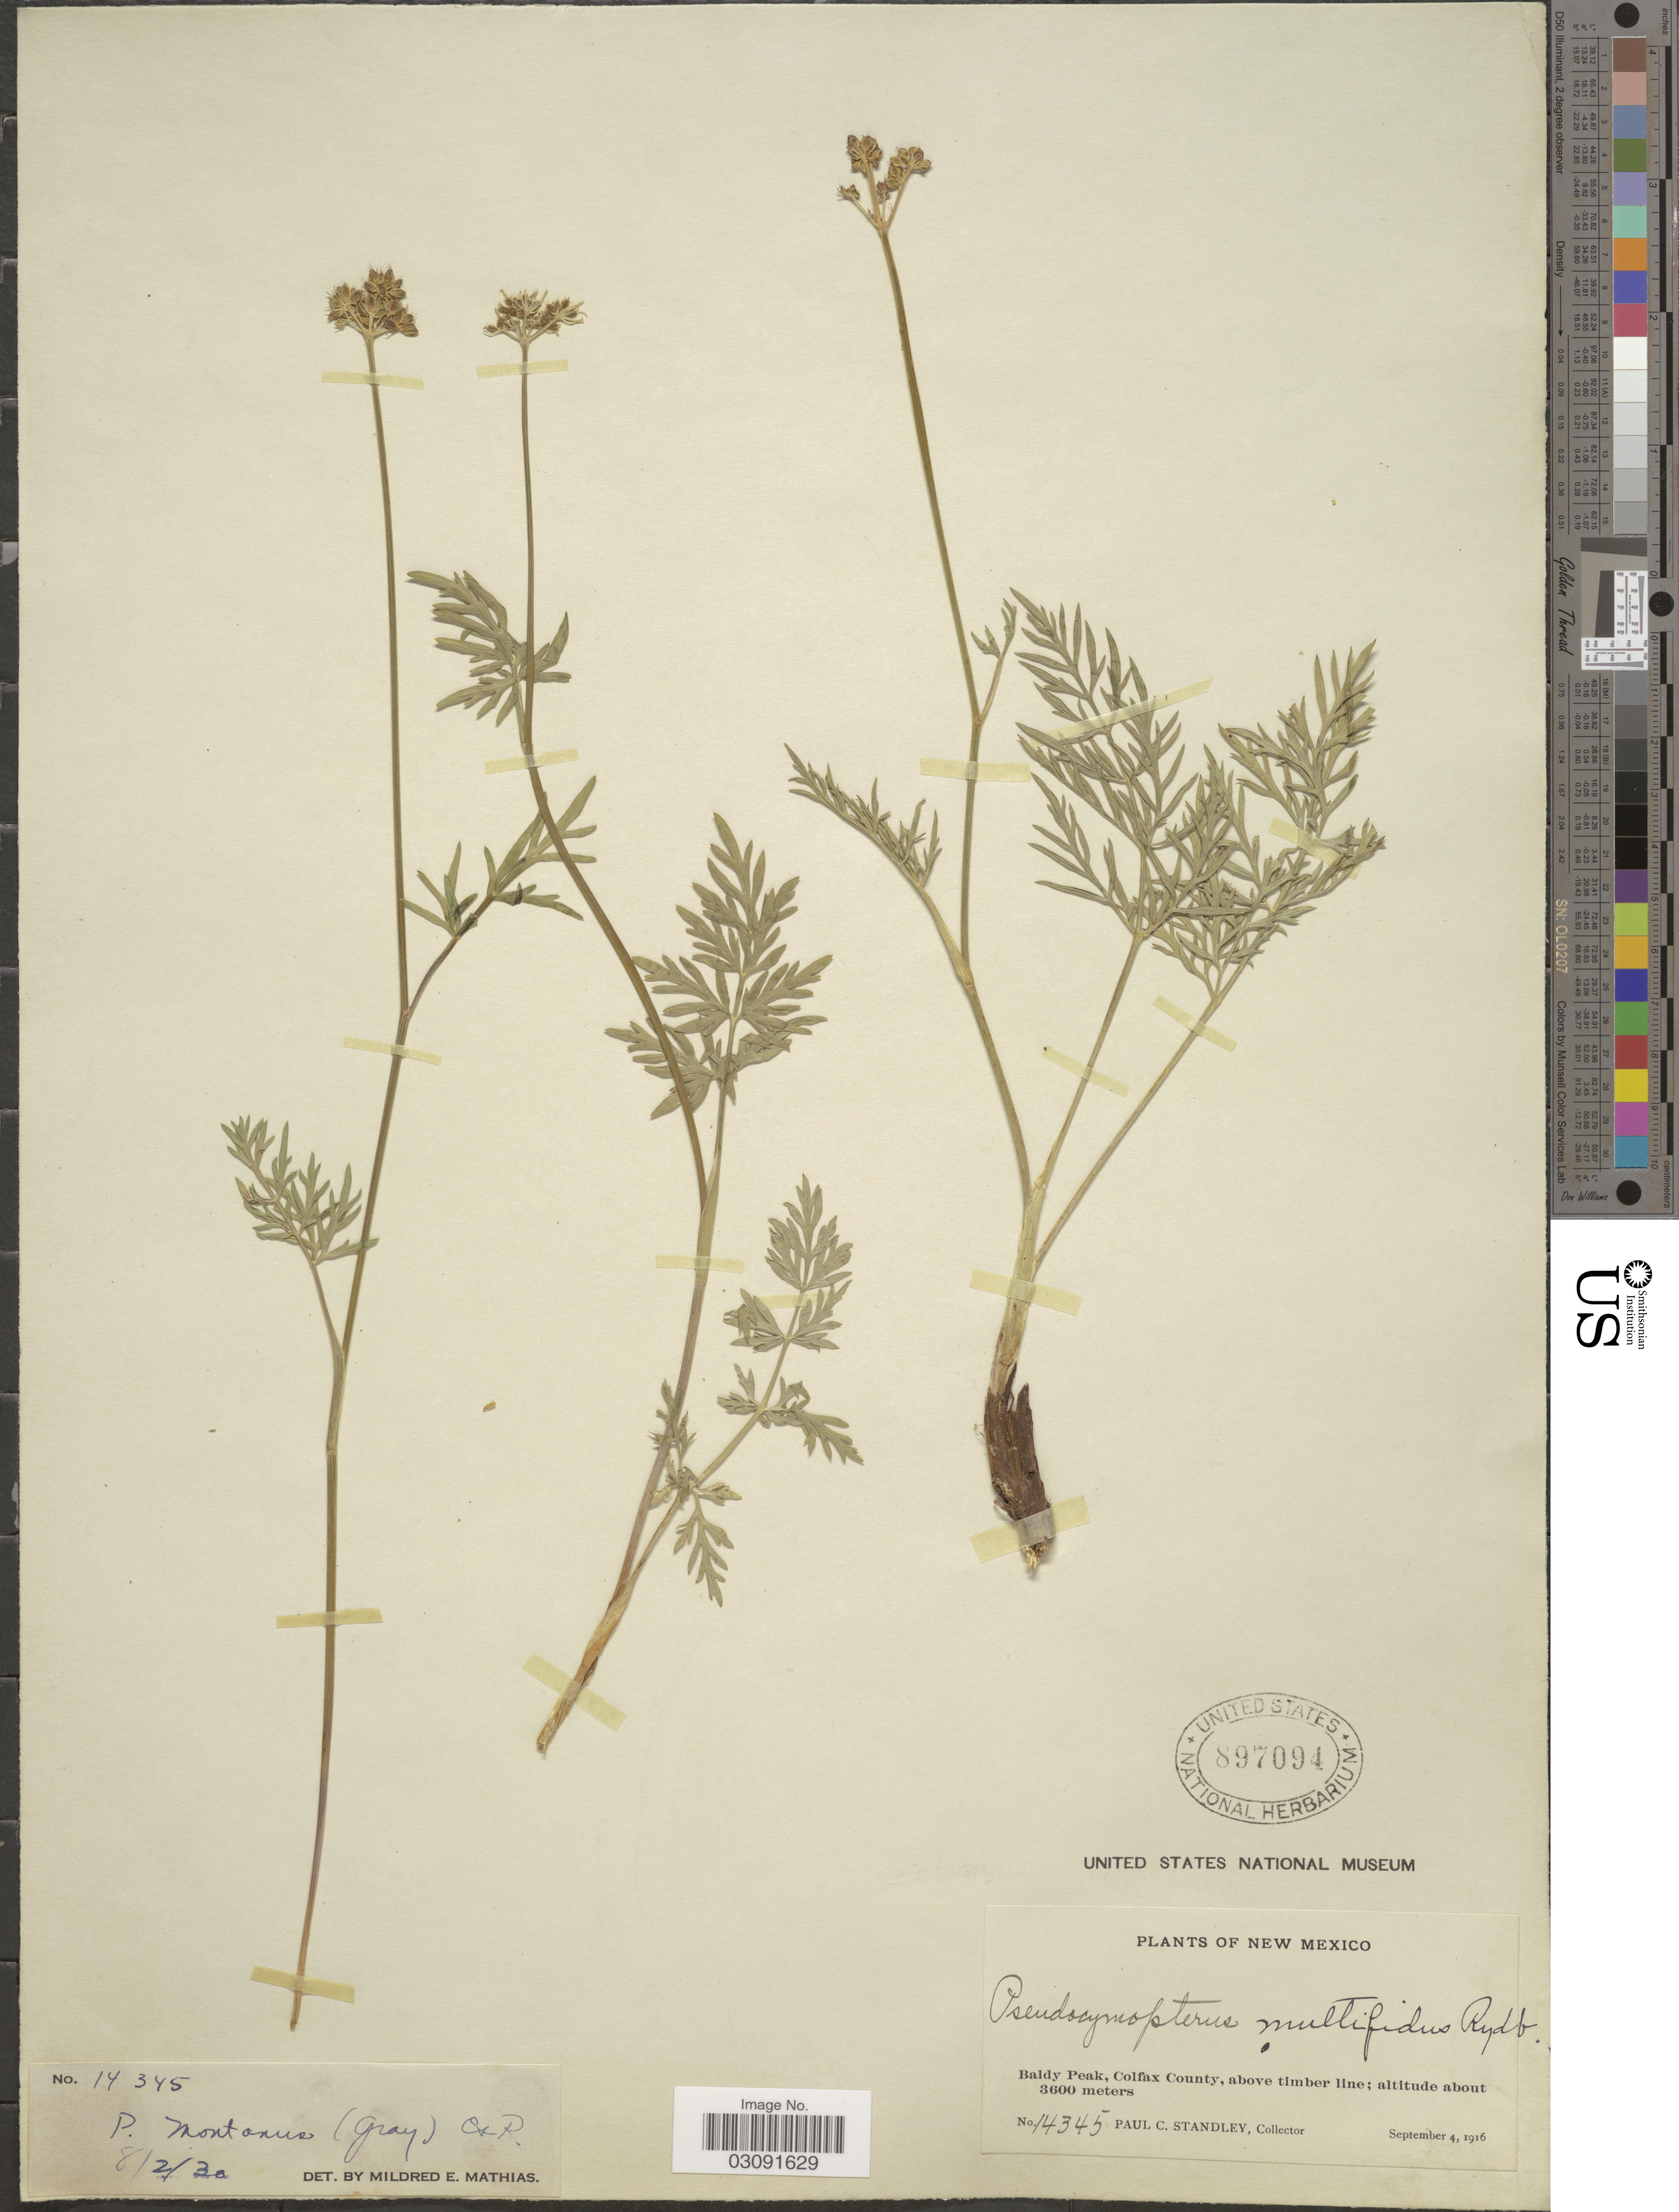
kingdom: Plantae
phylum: Tracheophyta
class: Magnoliopsida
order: Apiales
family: Apiaceae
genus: Pseudocymopterus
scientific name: Pseudocymopterus montanus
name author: (A. Gray) J.M. Coult. & Rose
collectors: P. C. Standley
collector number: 14345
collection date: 1916-09-04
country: United States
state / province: New Mexico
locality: Baldy Peak, Colfax County, above timber line.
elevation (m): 3600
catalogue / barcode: US 897094